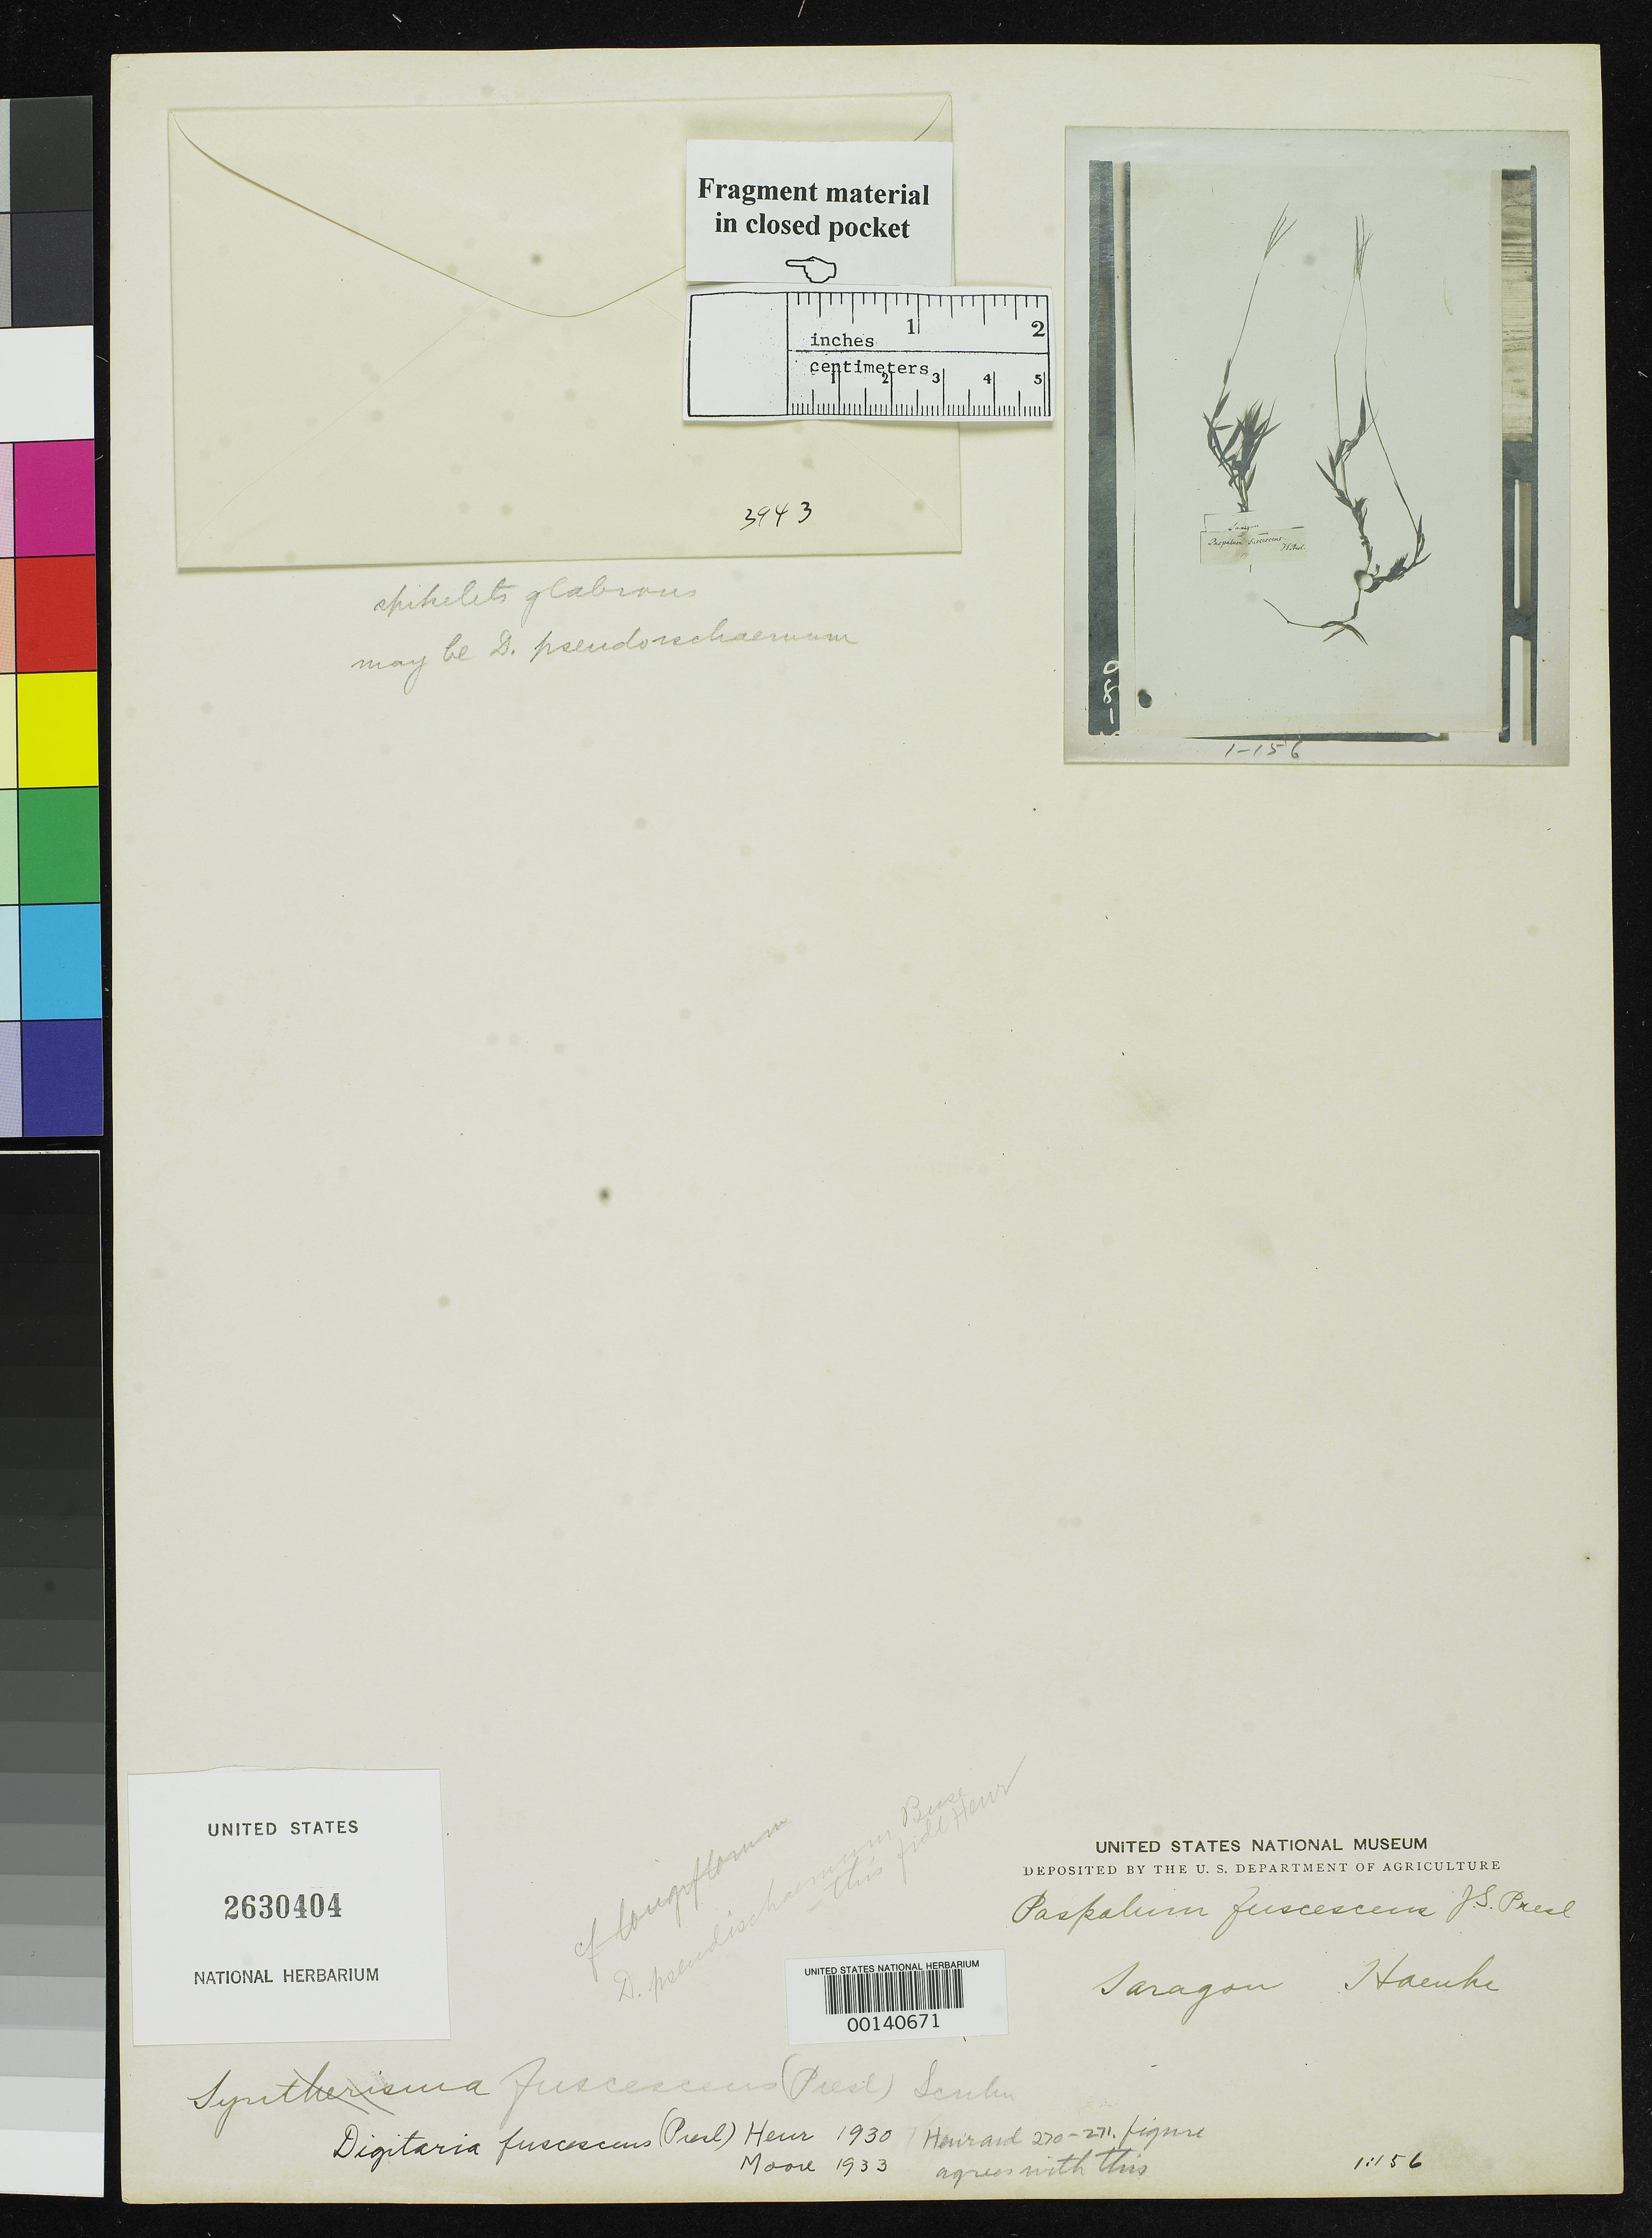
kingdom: Plantae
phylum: Tracheophyta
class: Liliopsida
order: Poales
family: Poaceae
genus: Paspalum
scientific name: Paspalum fuscescens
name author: J. Presl in C. Presl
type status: Type Fragment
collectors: T. P. X. Haenke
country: Peru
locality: mountains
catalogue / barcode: US 2630404